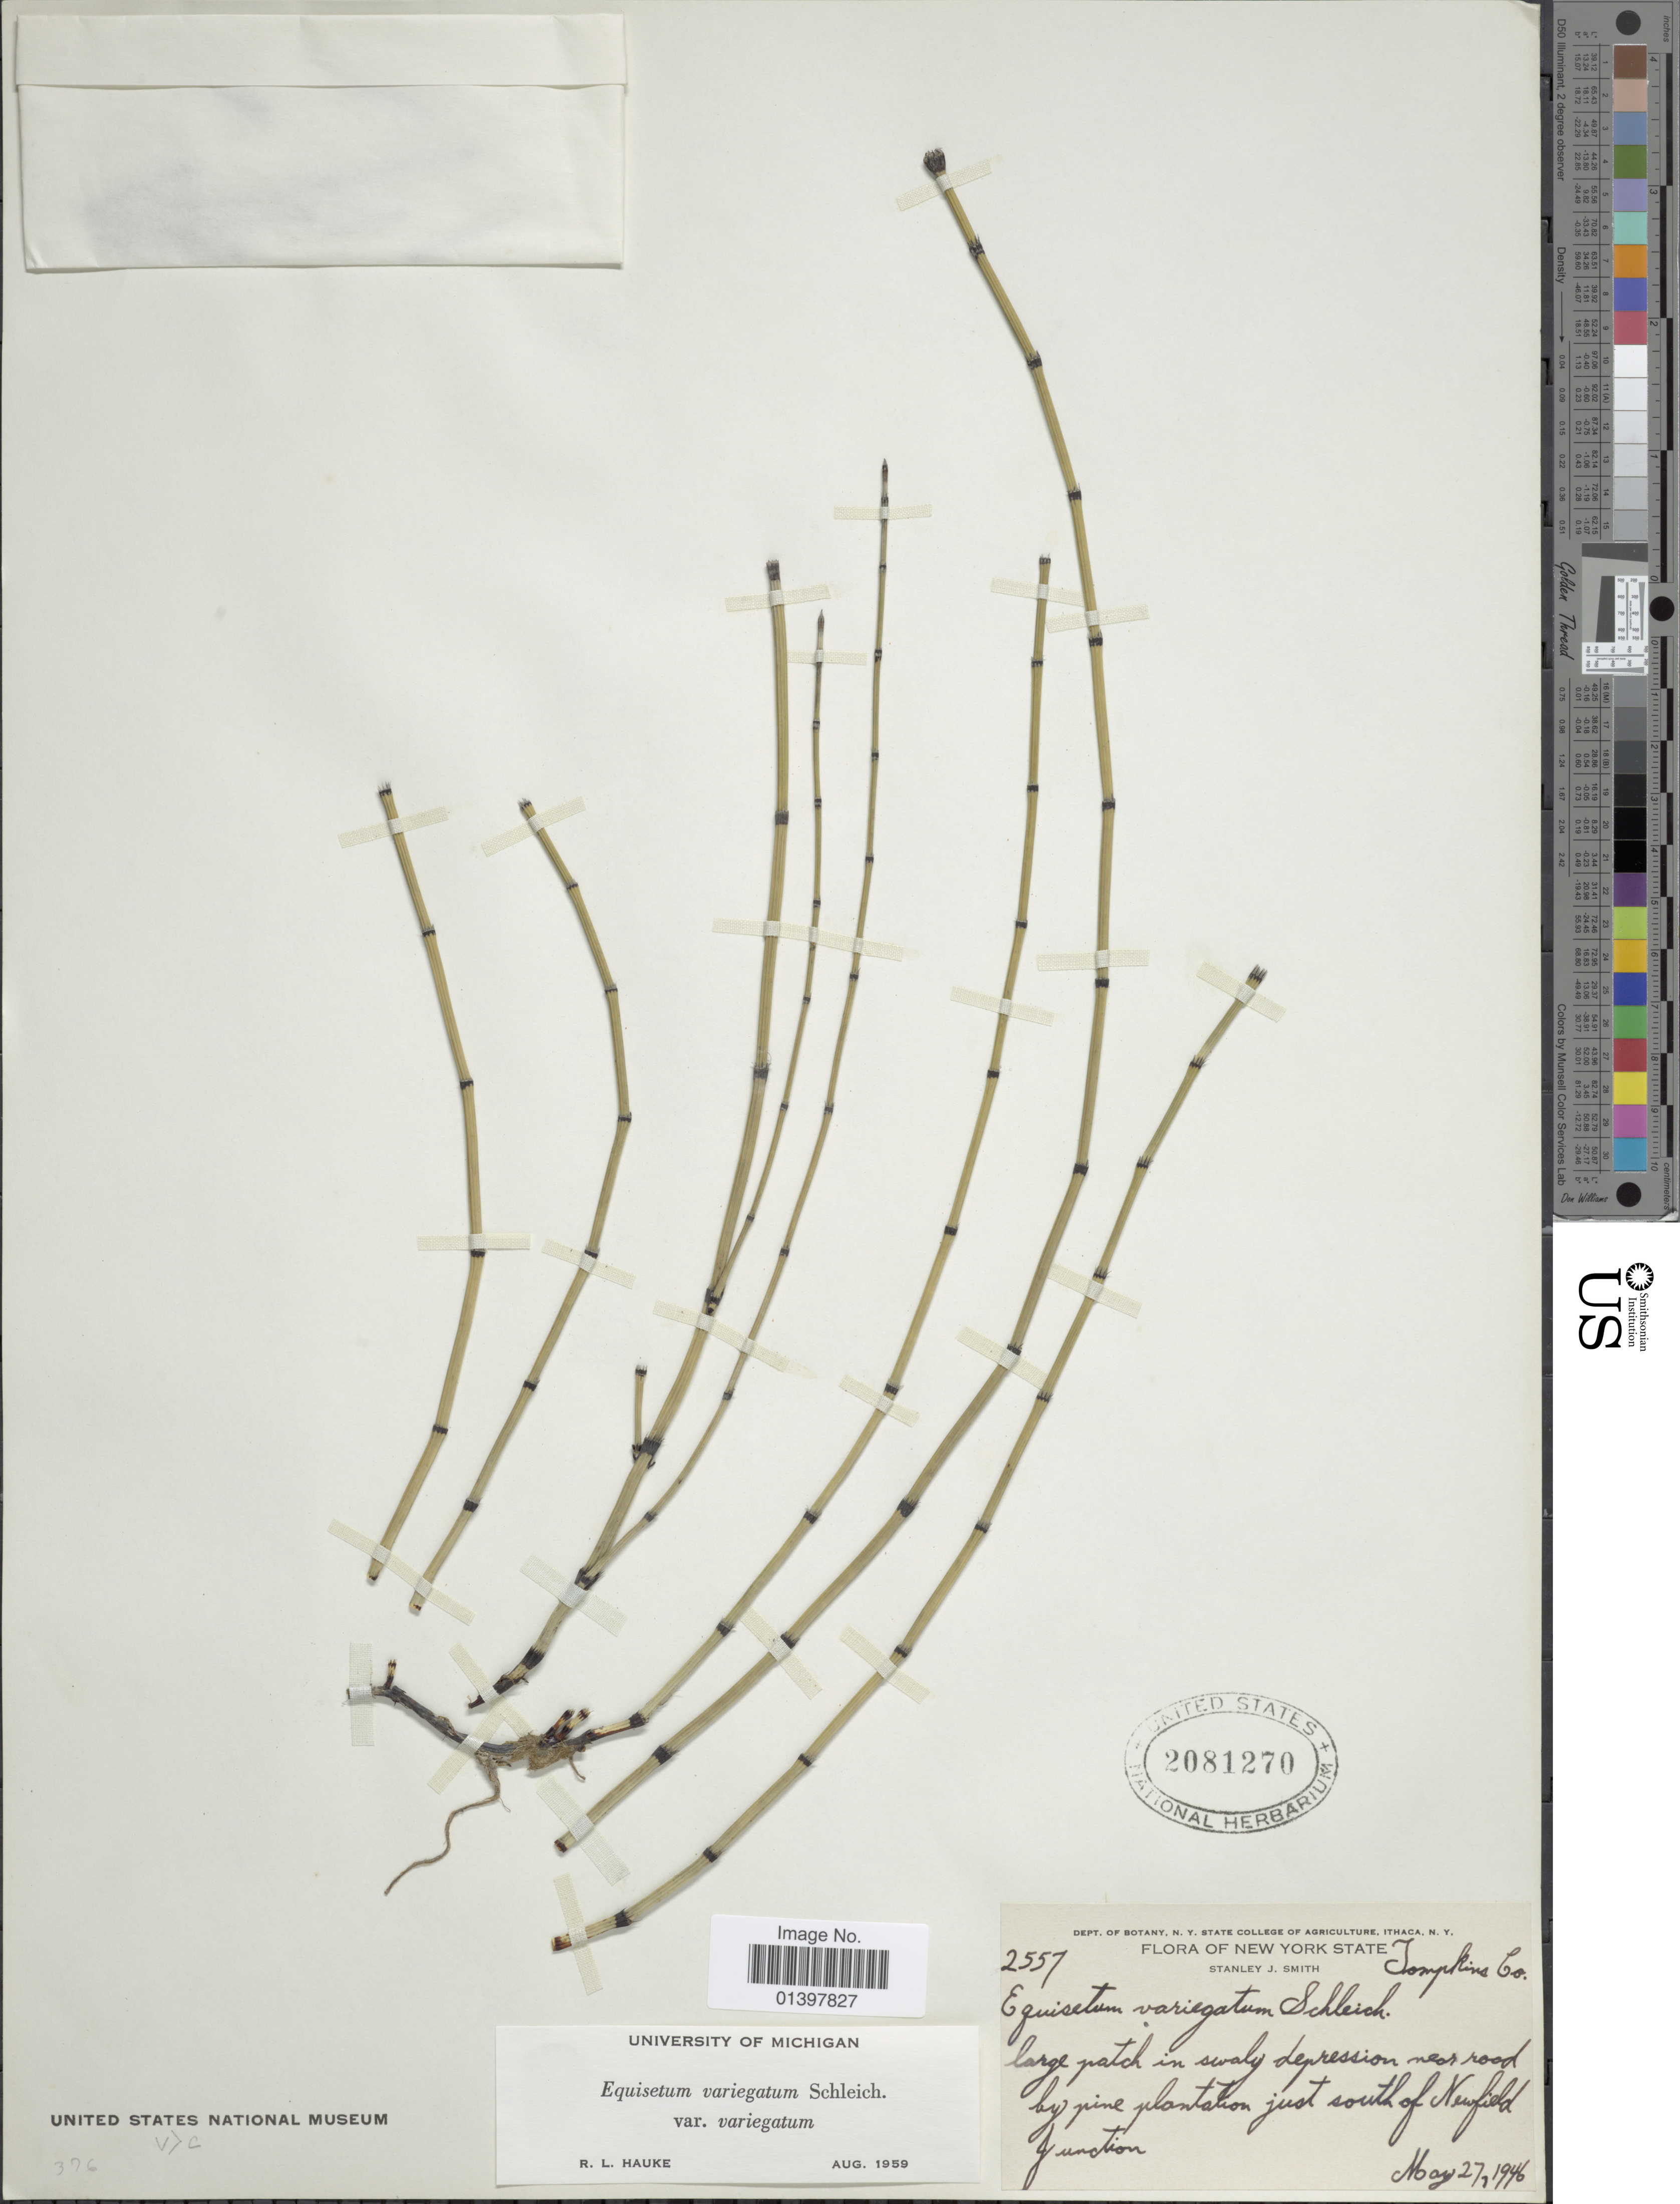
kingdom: Plantae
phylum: Tracheophyta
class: Polypodiopsida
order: Equisetales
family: Equisetaceae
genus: Equisetum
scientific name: Equisetum variegatum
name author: Schleich. ex F. Weber & D. Mohr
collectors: S. Smith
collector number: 2557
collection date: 1946-05-27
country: United States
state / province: New York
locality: New York State, Tompkins Co., large patch in swaly depression near road by pine plantation, just south of Newfield junction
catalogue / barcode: US 2081270